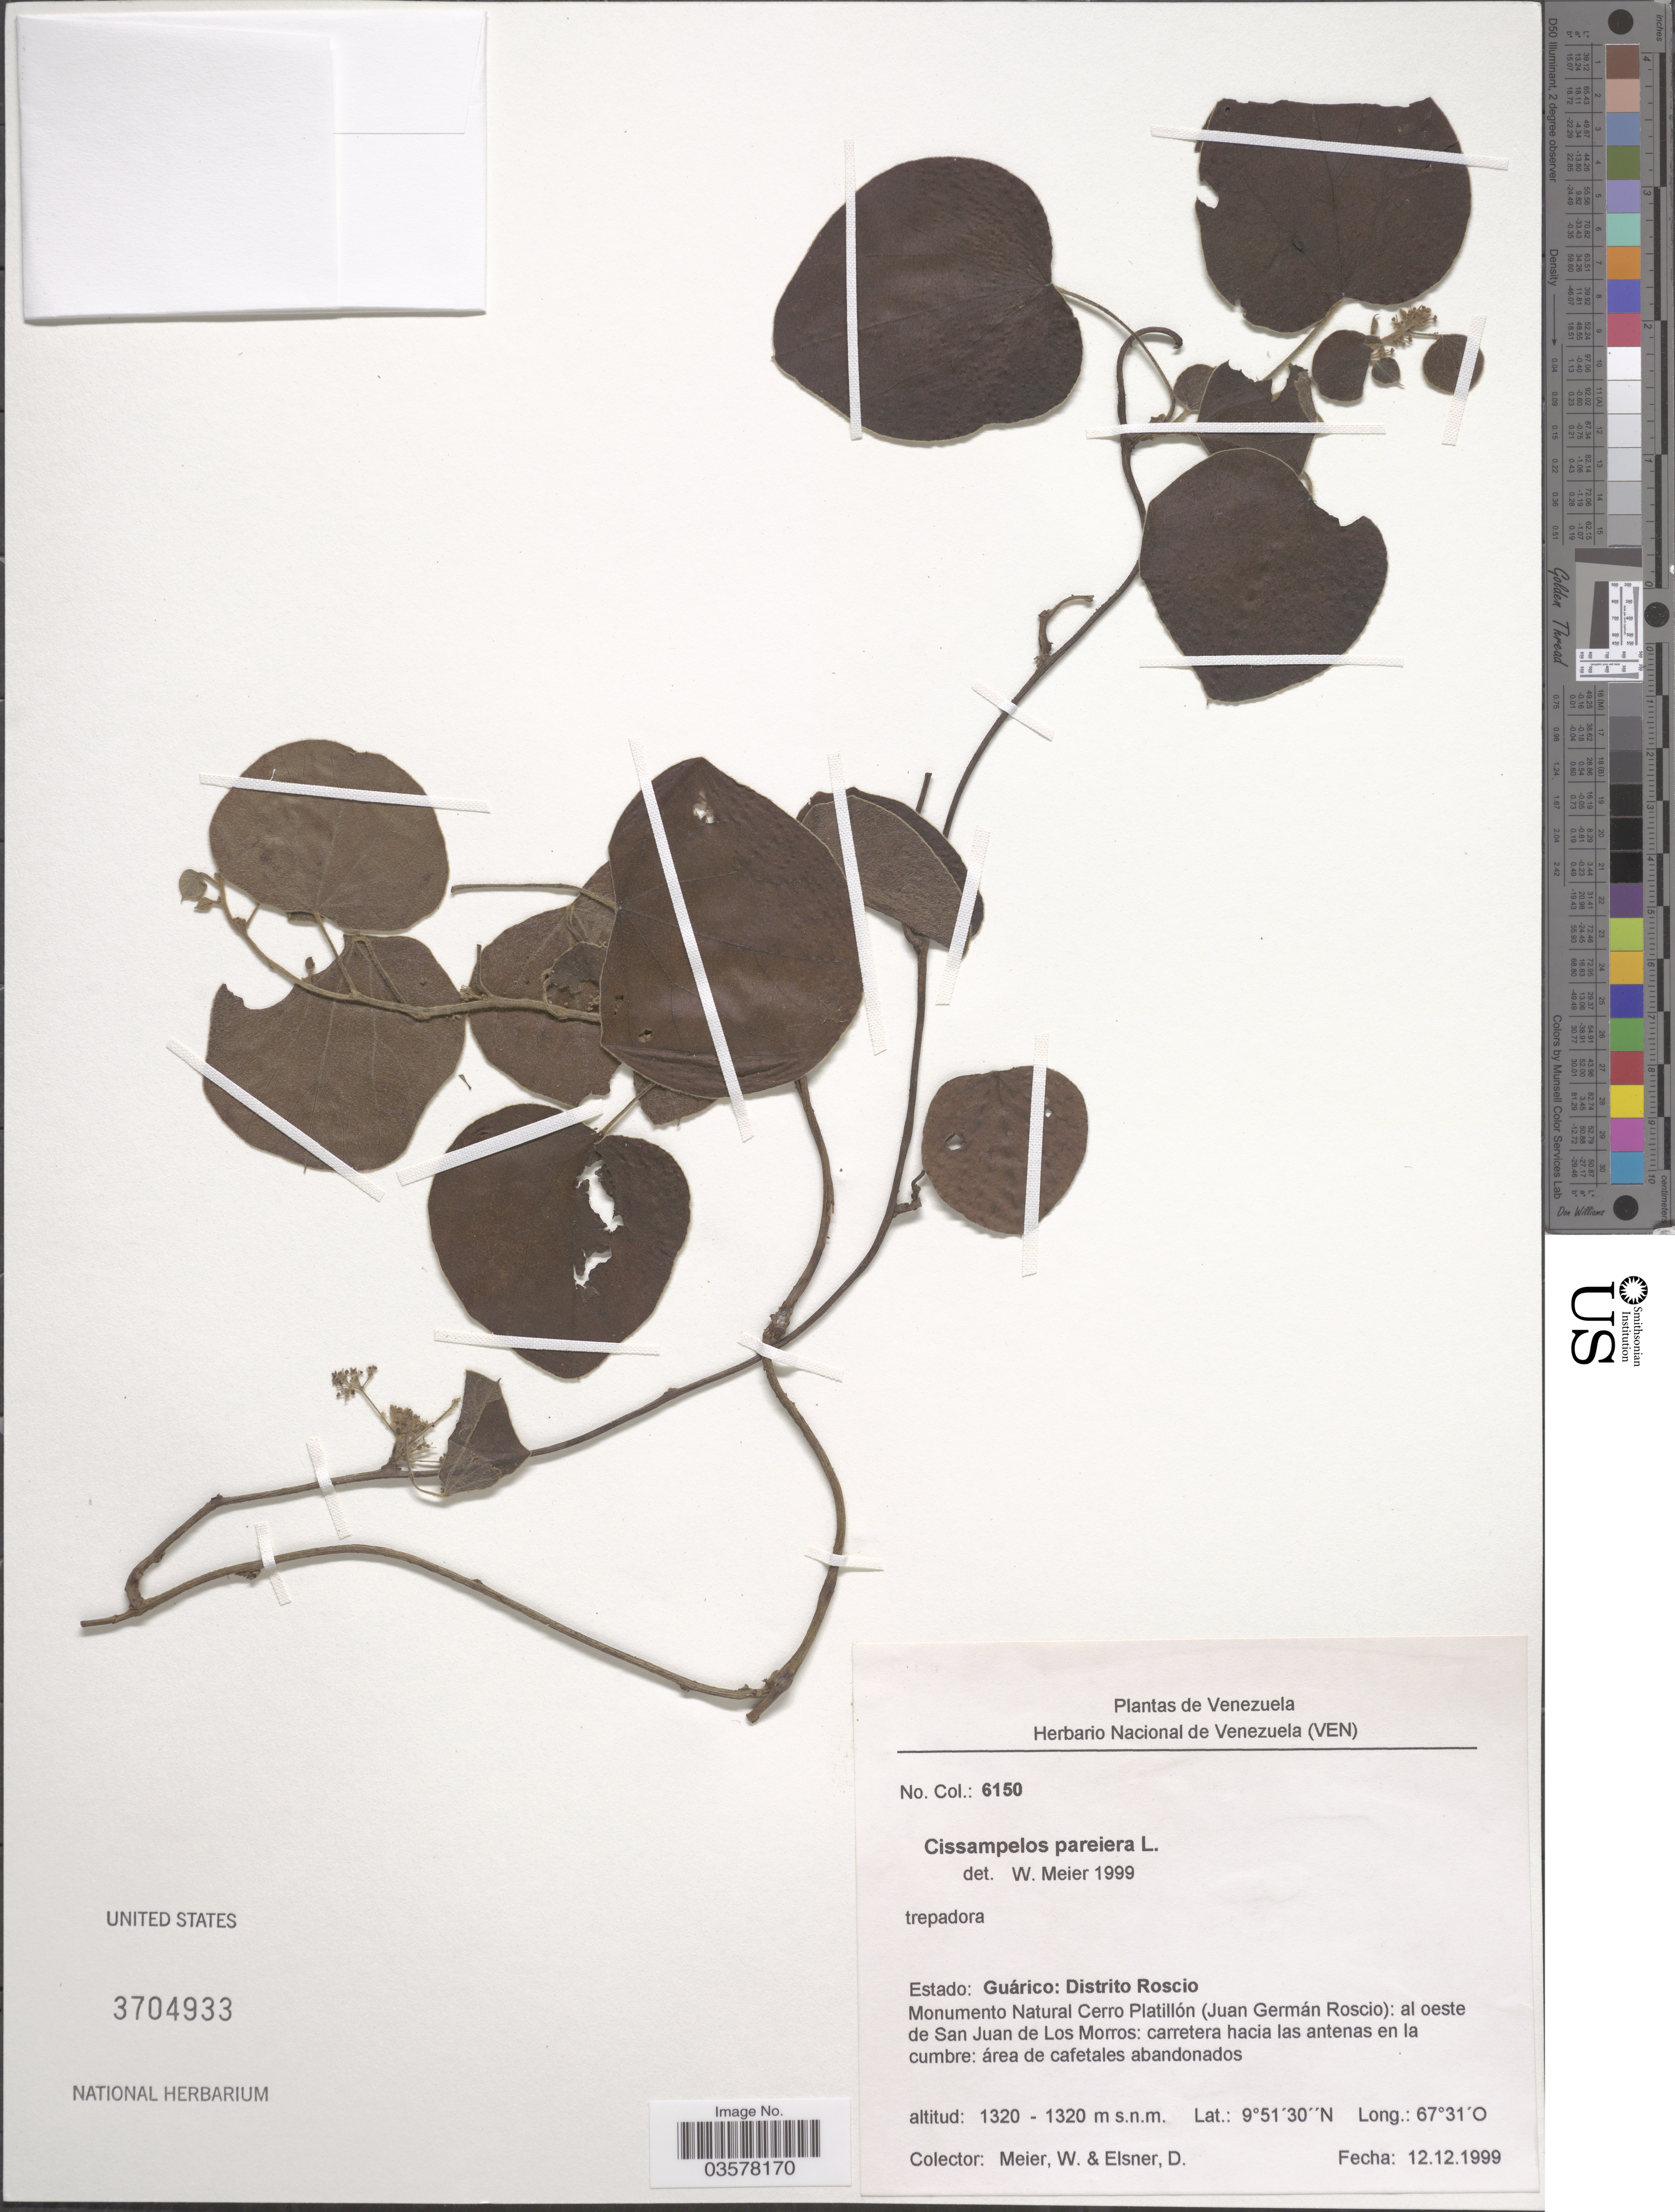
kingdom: Plantae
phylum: Tracheophyta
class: Magnoliopsida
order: Ranunculales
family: Menispermaceae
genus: Cissampelos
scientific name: Cissampelos pareira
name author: L.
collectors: W. Meier & D. Elsner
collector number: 6150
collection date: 1999-12-12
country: Venezuela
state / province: Guarico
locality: Distrito Roscio. Monumento Natural Cerro Platillón (Juan Germán Roscio): al oeste de San Juan de Los Morros: carretera hacia las antenas en la cumbre: área de cafetales abandonados.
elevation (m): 1320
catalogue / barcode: US 3704933